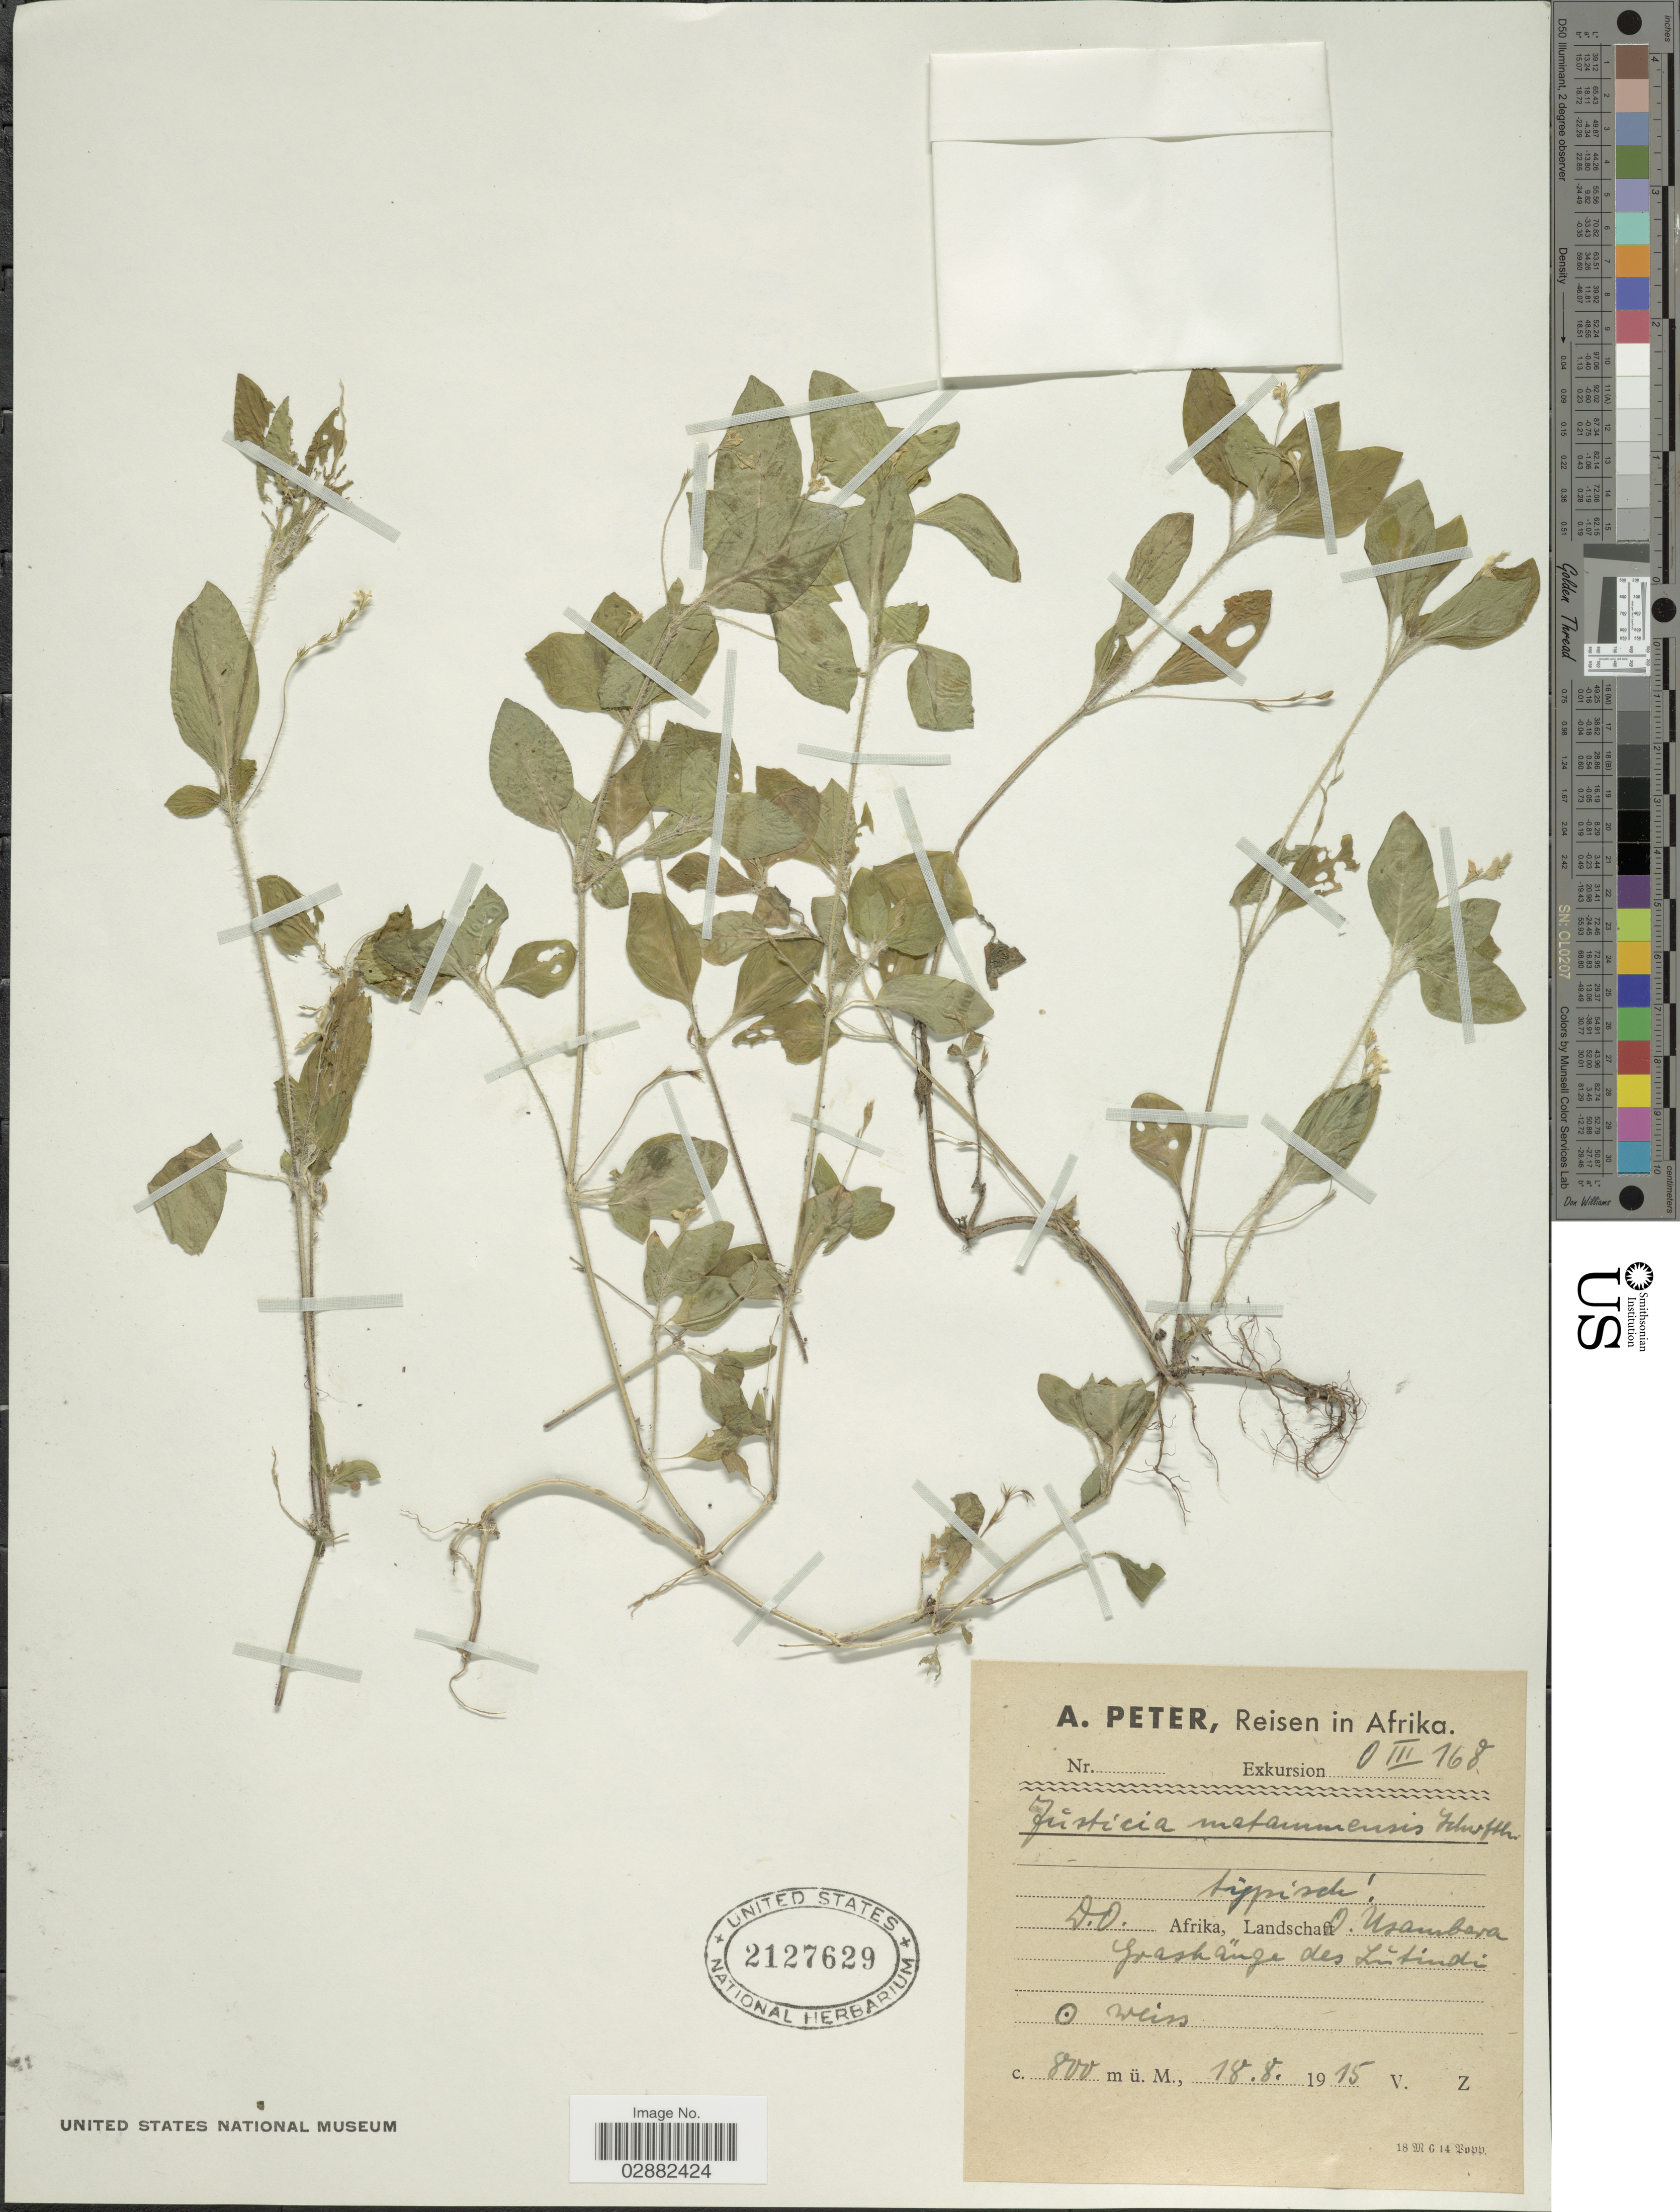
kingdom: Plantae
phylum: Tracheophyta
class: Magnoliopsida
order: Lamiales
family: Acanthaceae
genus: Justicia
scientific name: Justicia matammensis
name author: (Schweinf.) Oliv.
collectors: A. Peter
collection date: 1915-08-18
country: Tanzania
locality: Afrika, D.O. Afrika, Landschaft O. Usambara grashänge des Lusinde.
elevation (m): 800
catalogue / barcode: US 2127629